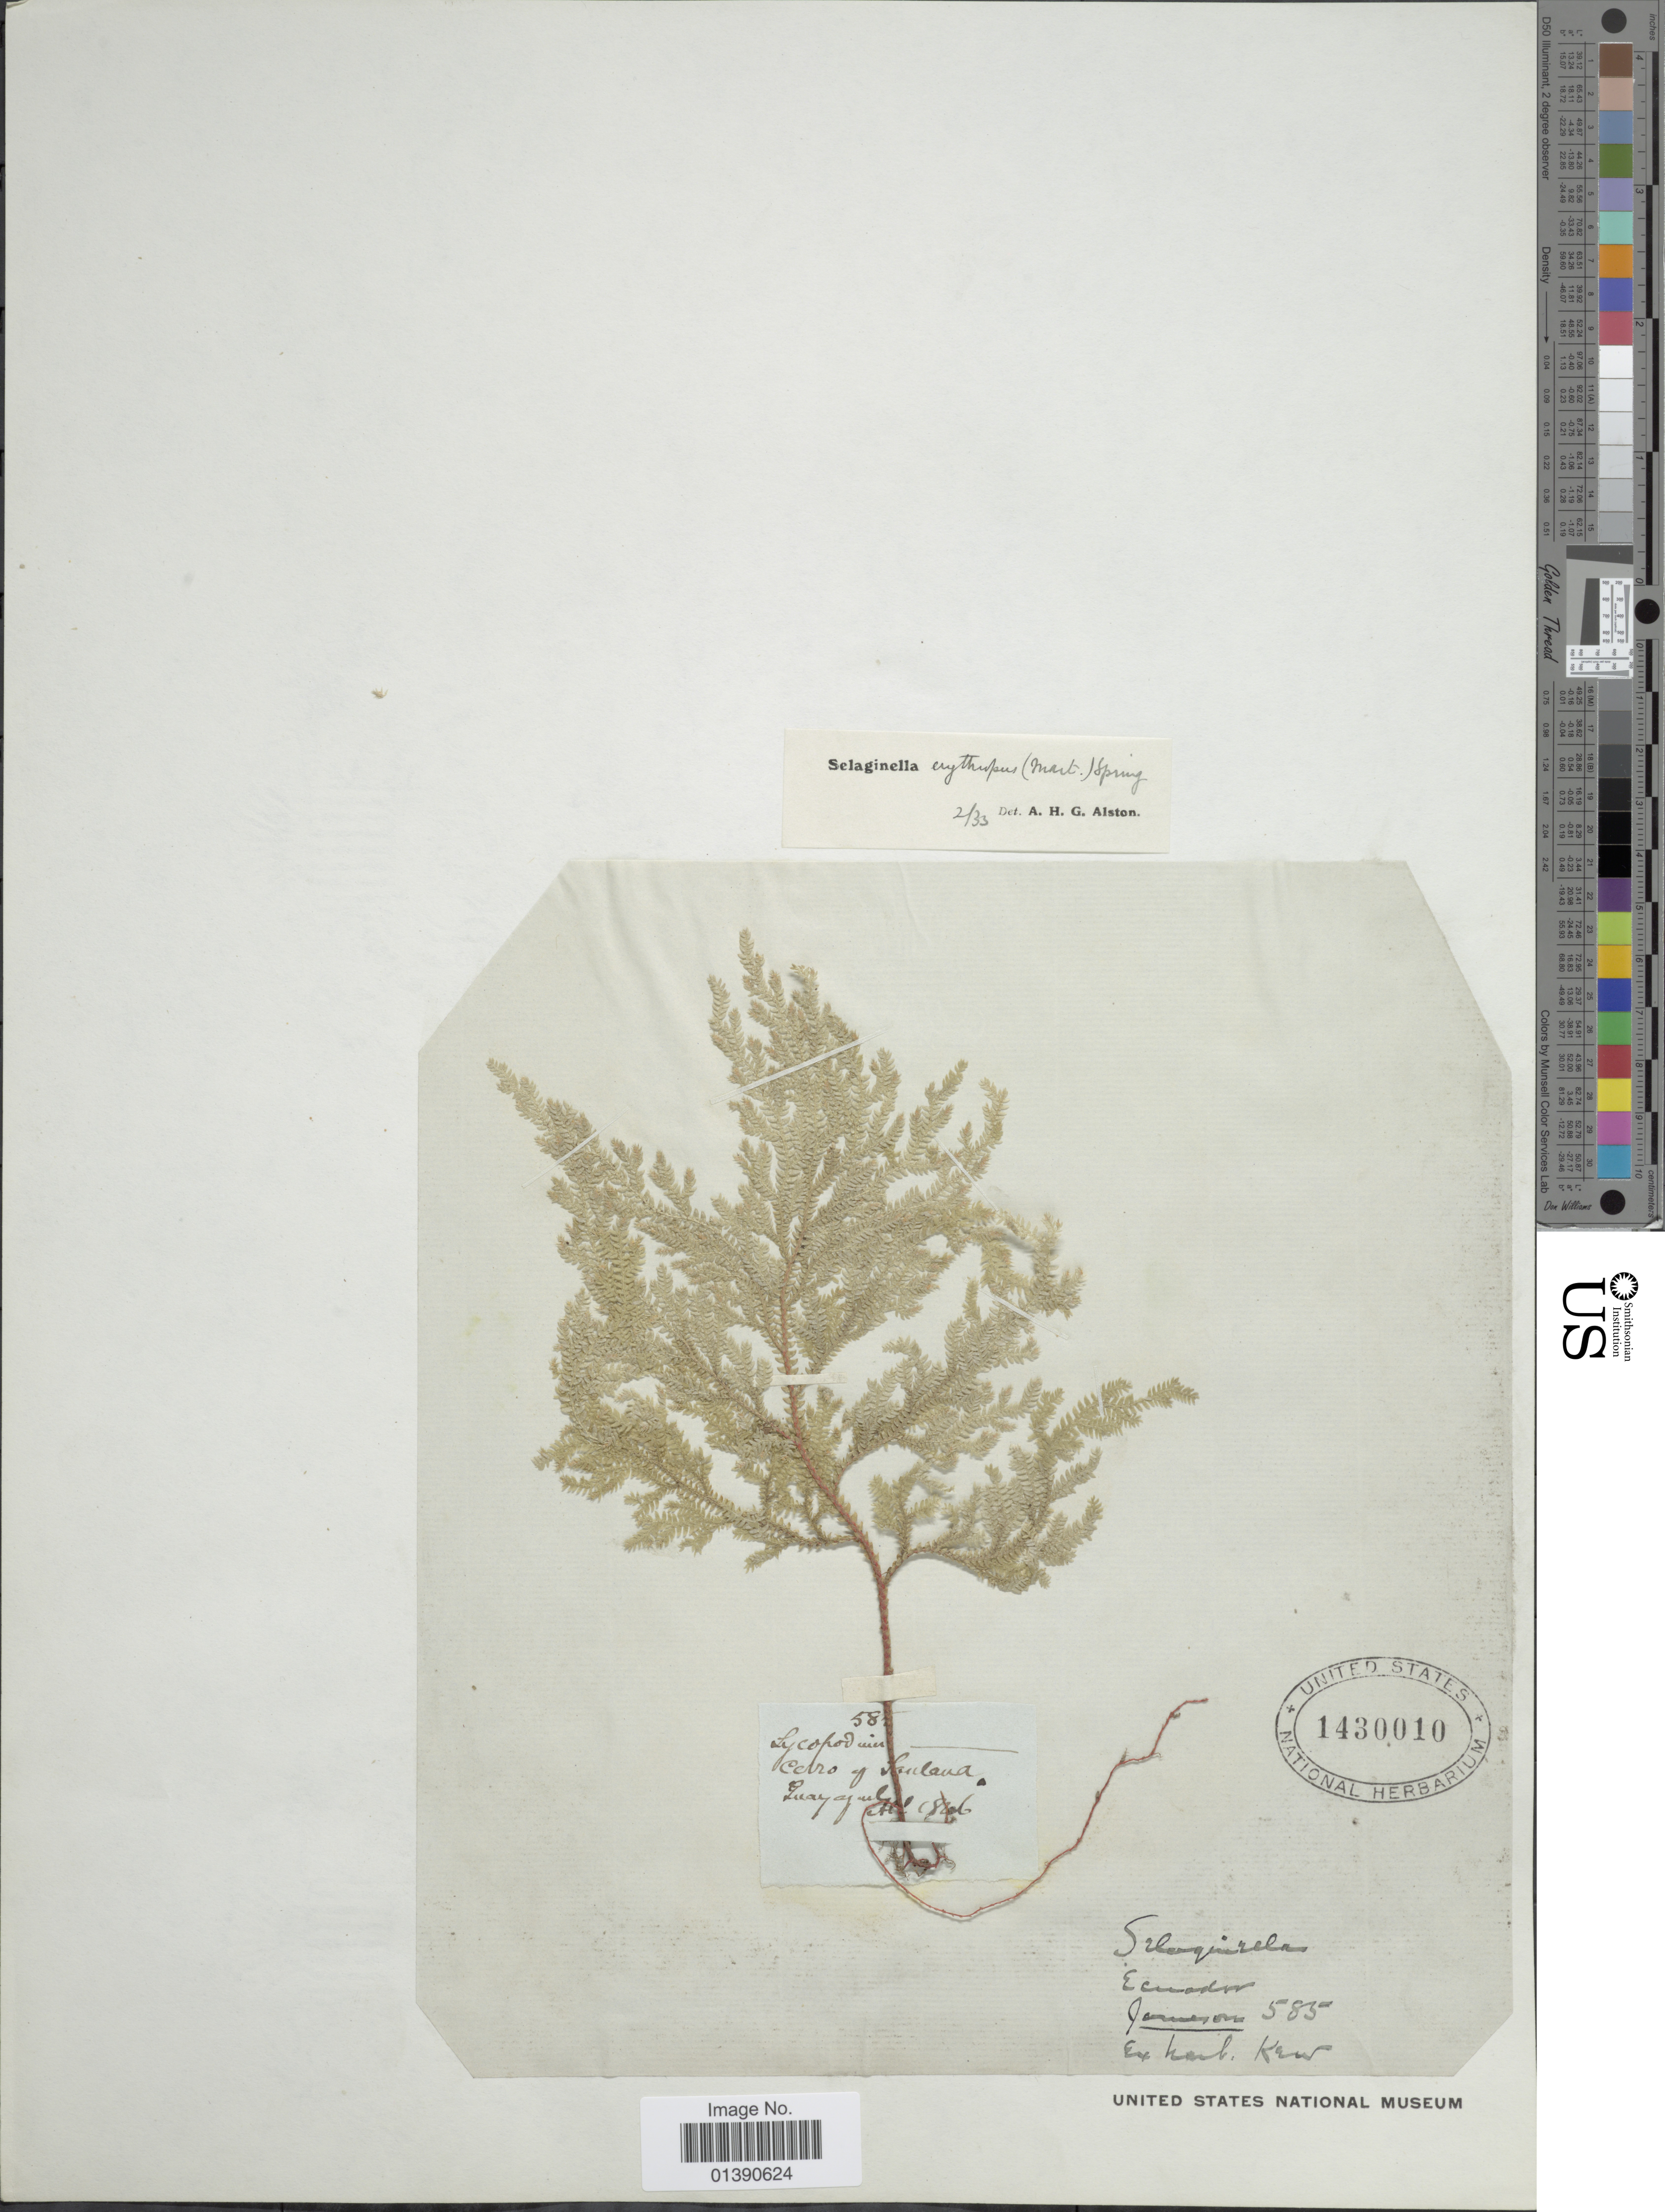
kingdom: Plantae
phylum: Tracheophyta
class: Lycopodiopsida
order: Selaginellales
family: Selaginellaceae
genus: Selaginella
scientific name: Selaginella erythropus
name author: (Mart.) Hieron.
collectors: -- Jameson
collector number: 585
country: Ecuador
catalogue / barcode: US 1430010